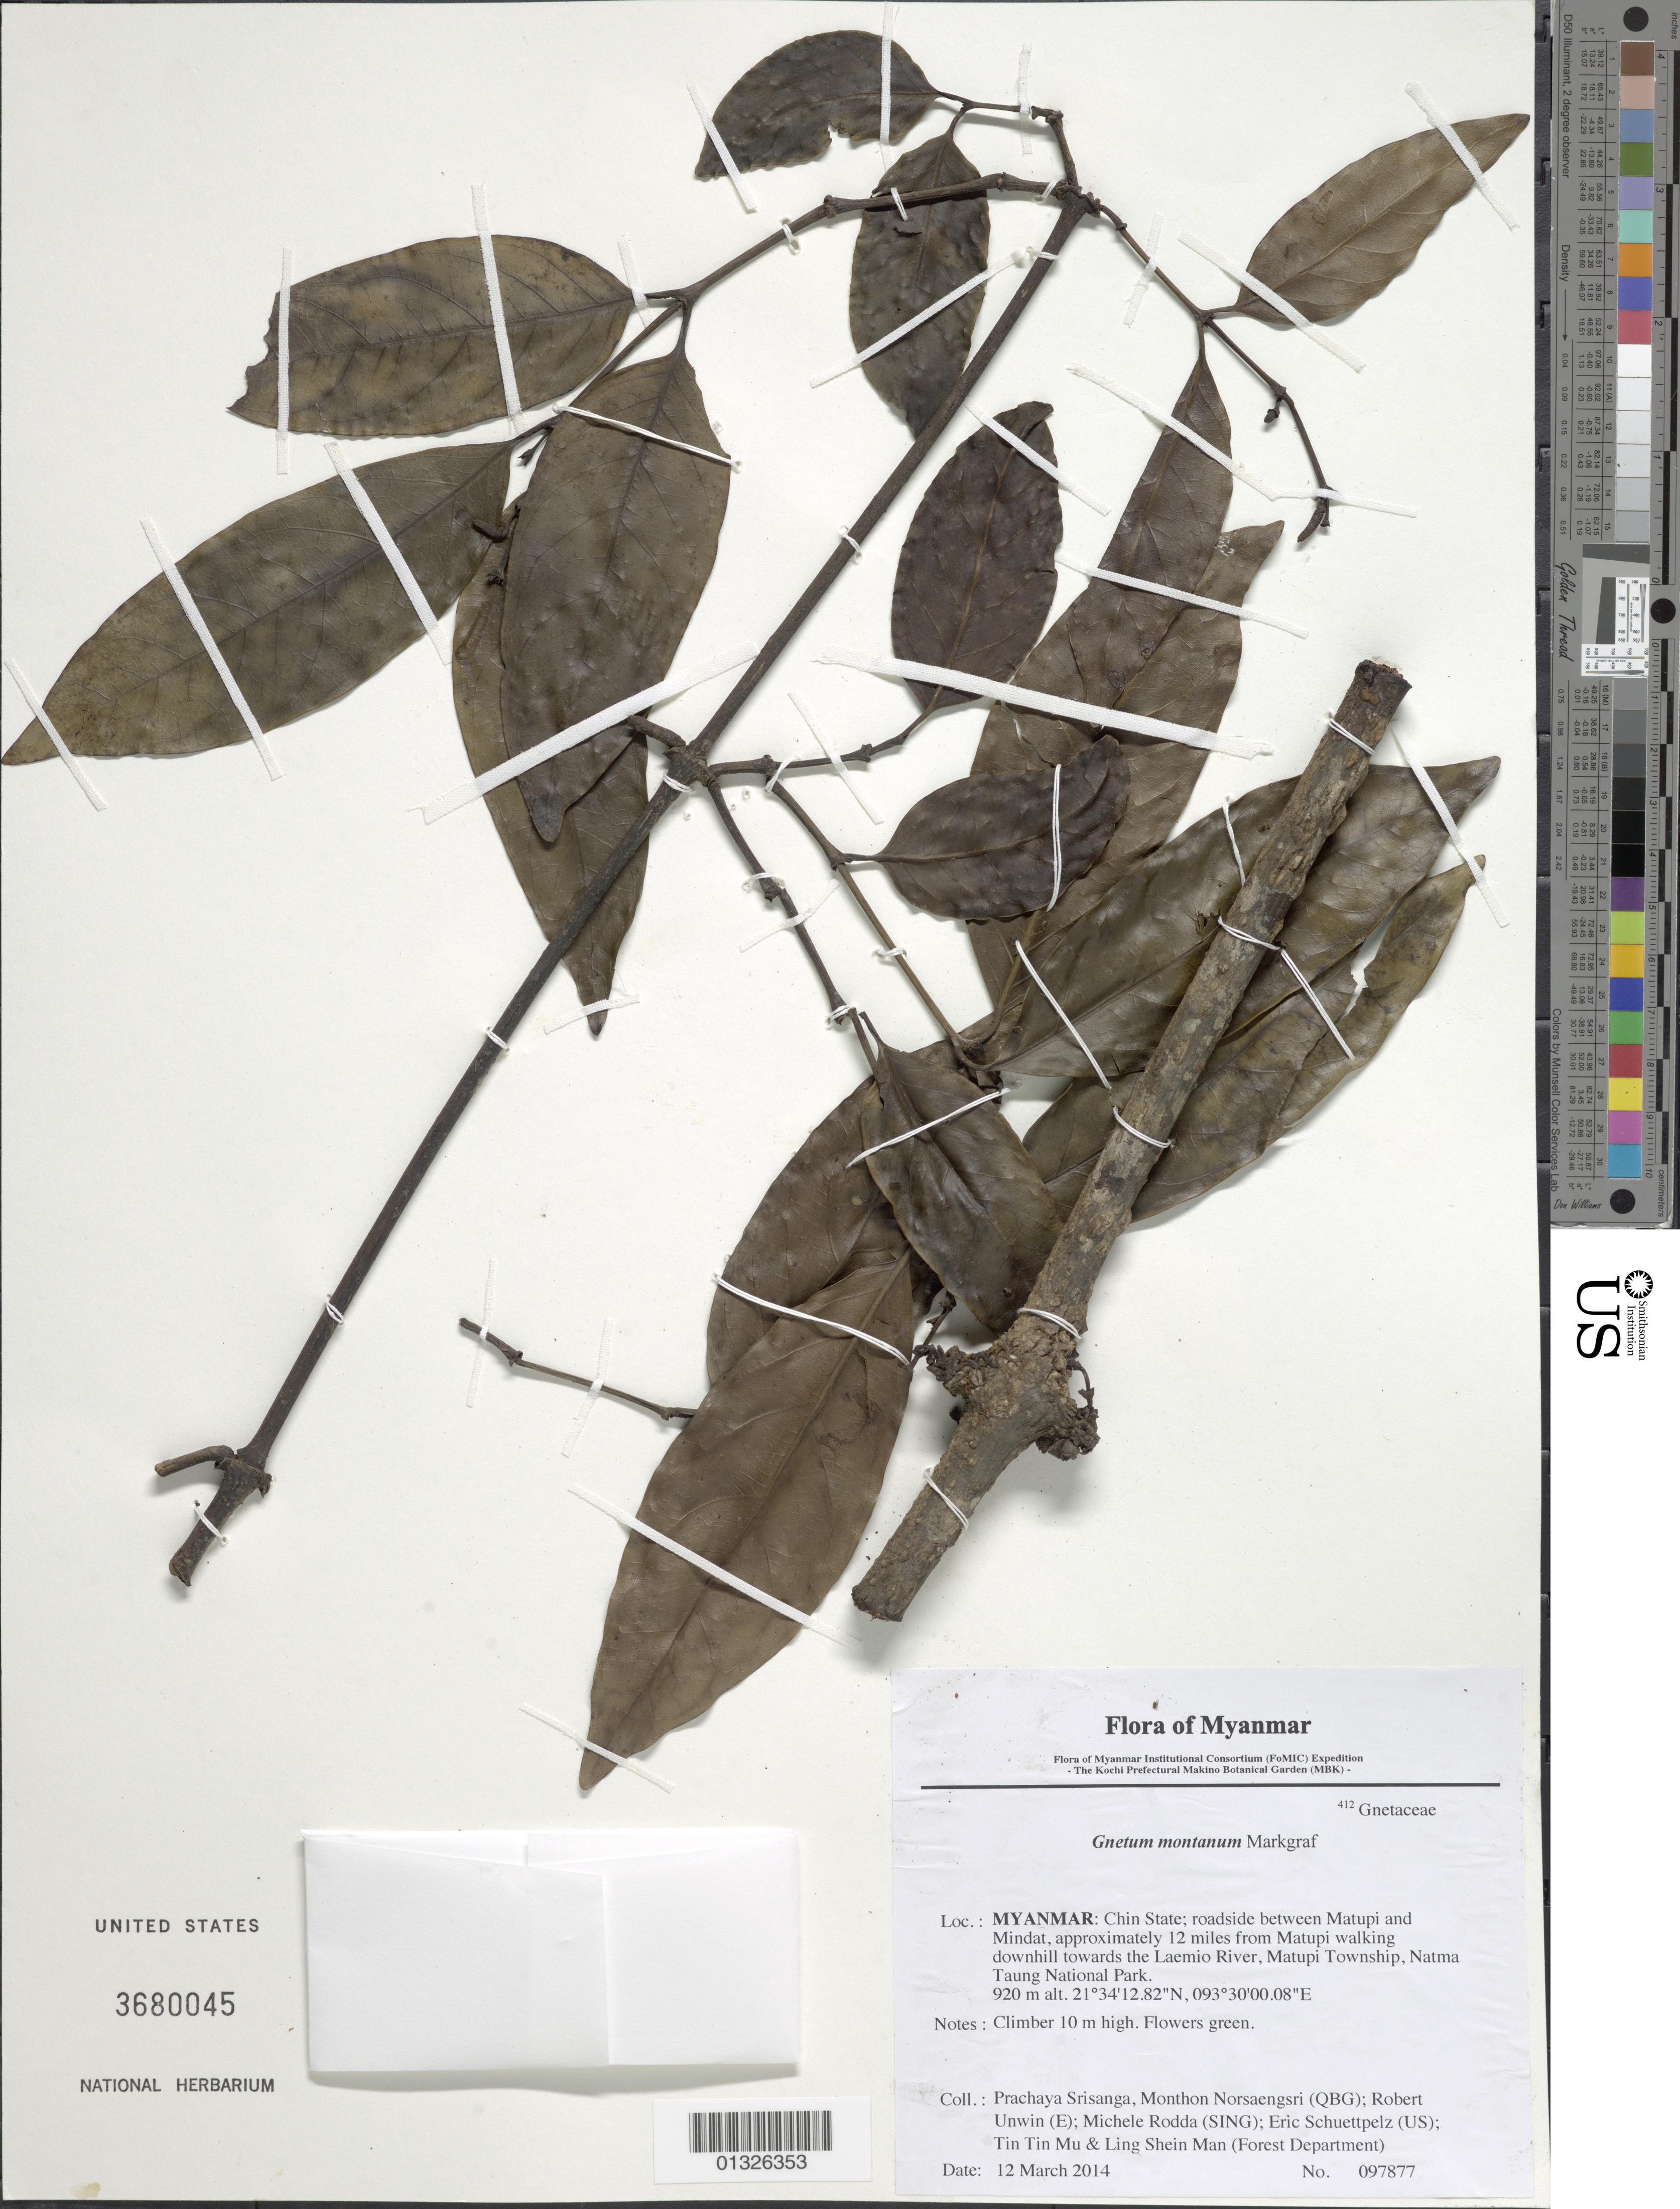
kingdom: Plantae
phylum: Tracheophyta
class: Gnetopsida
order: Gnetales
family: Gnetaceae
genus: Gnetum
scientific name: Gnetum montanum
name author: Markgr.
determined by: Fujikawa, Kazumi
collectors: P. Srisanga, M. Norsaengsri, R. Unwin, M. Rodda, E. Schuettpelz, Tin Tin Mu & Ling Shein Man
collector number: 97877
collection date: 2014-03-12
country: Myanmar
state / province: Chin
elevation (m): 920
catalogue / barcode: US 3680045